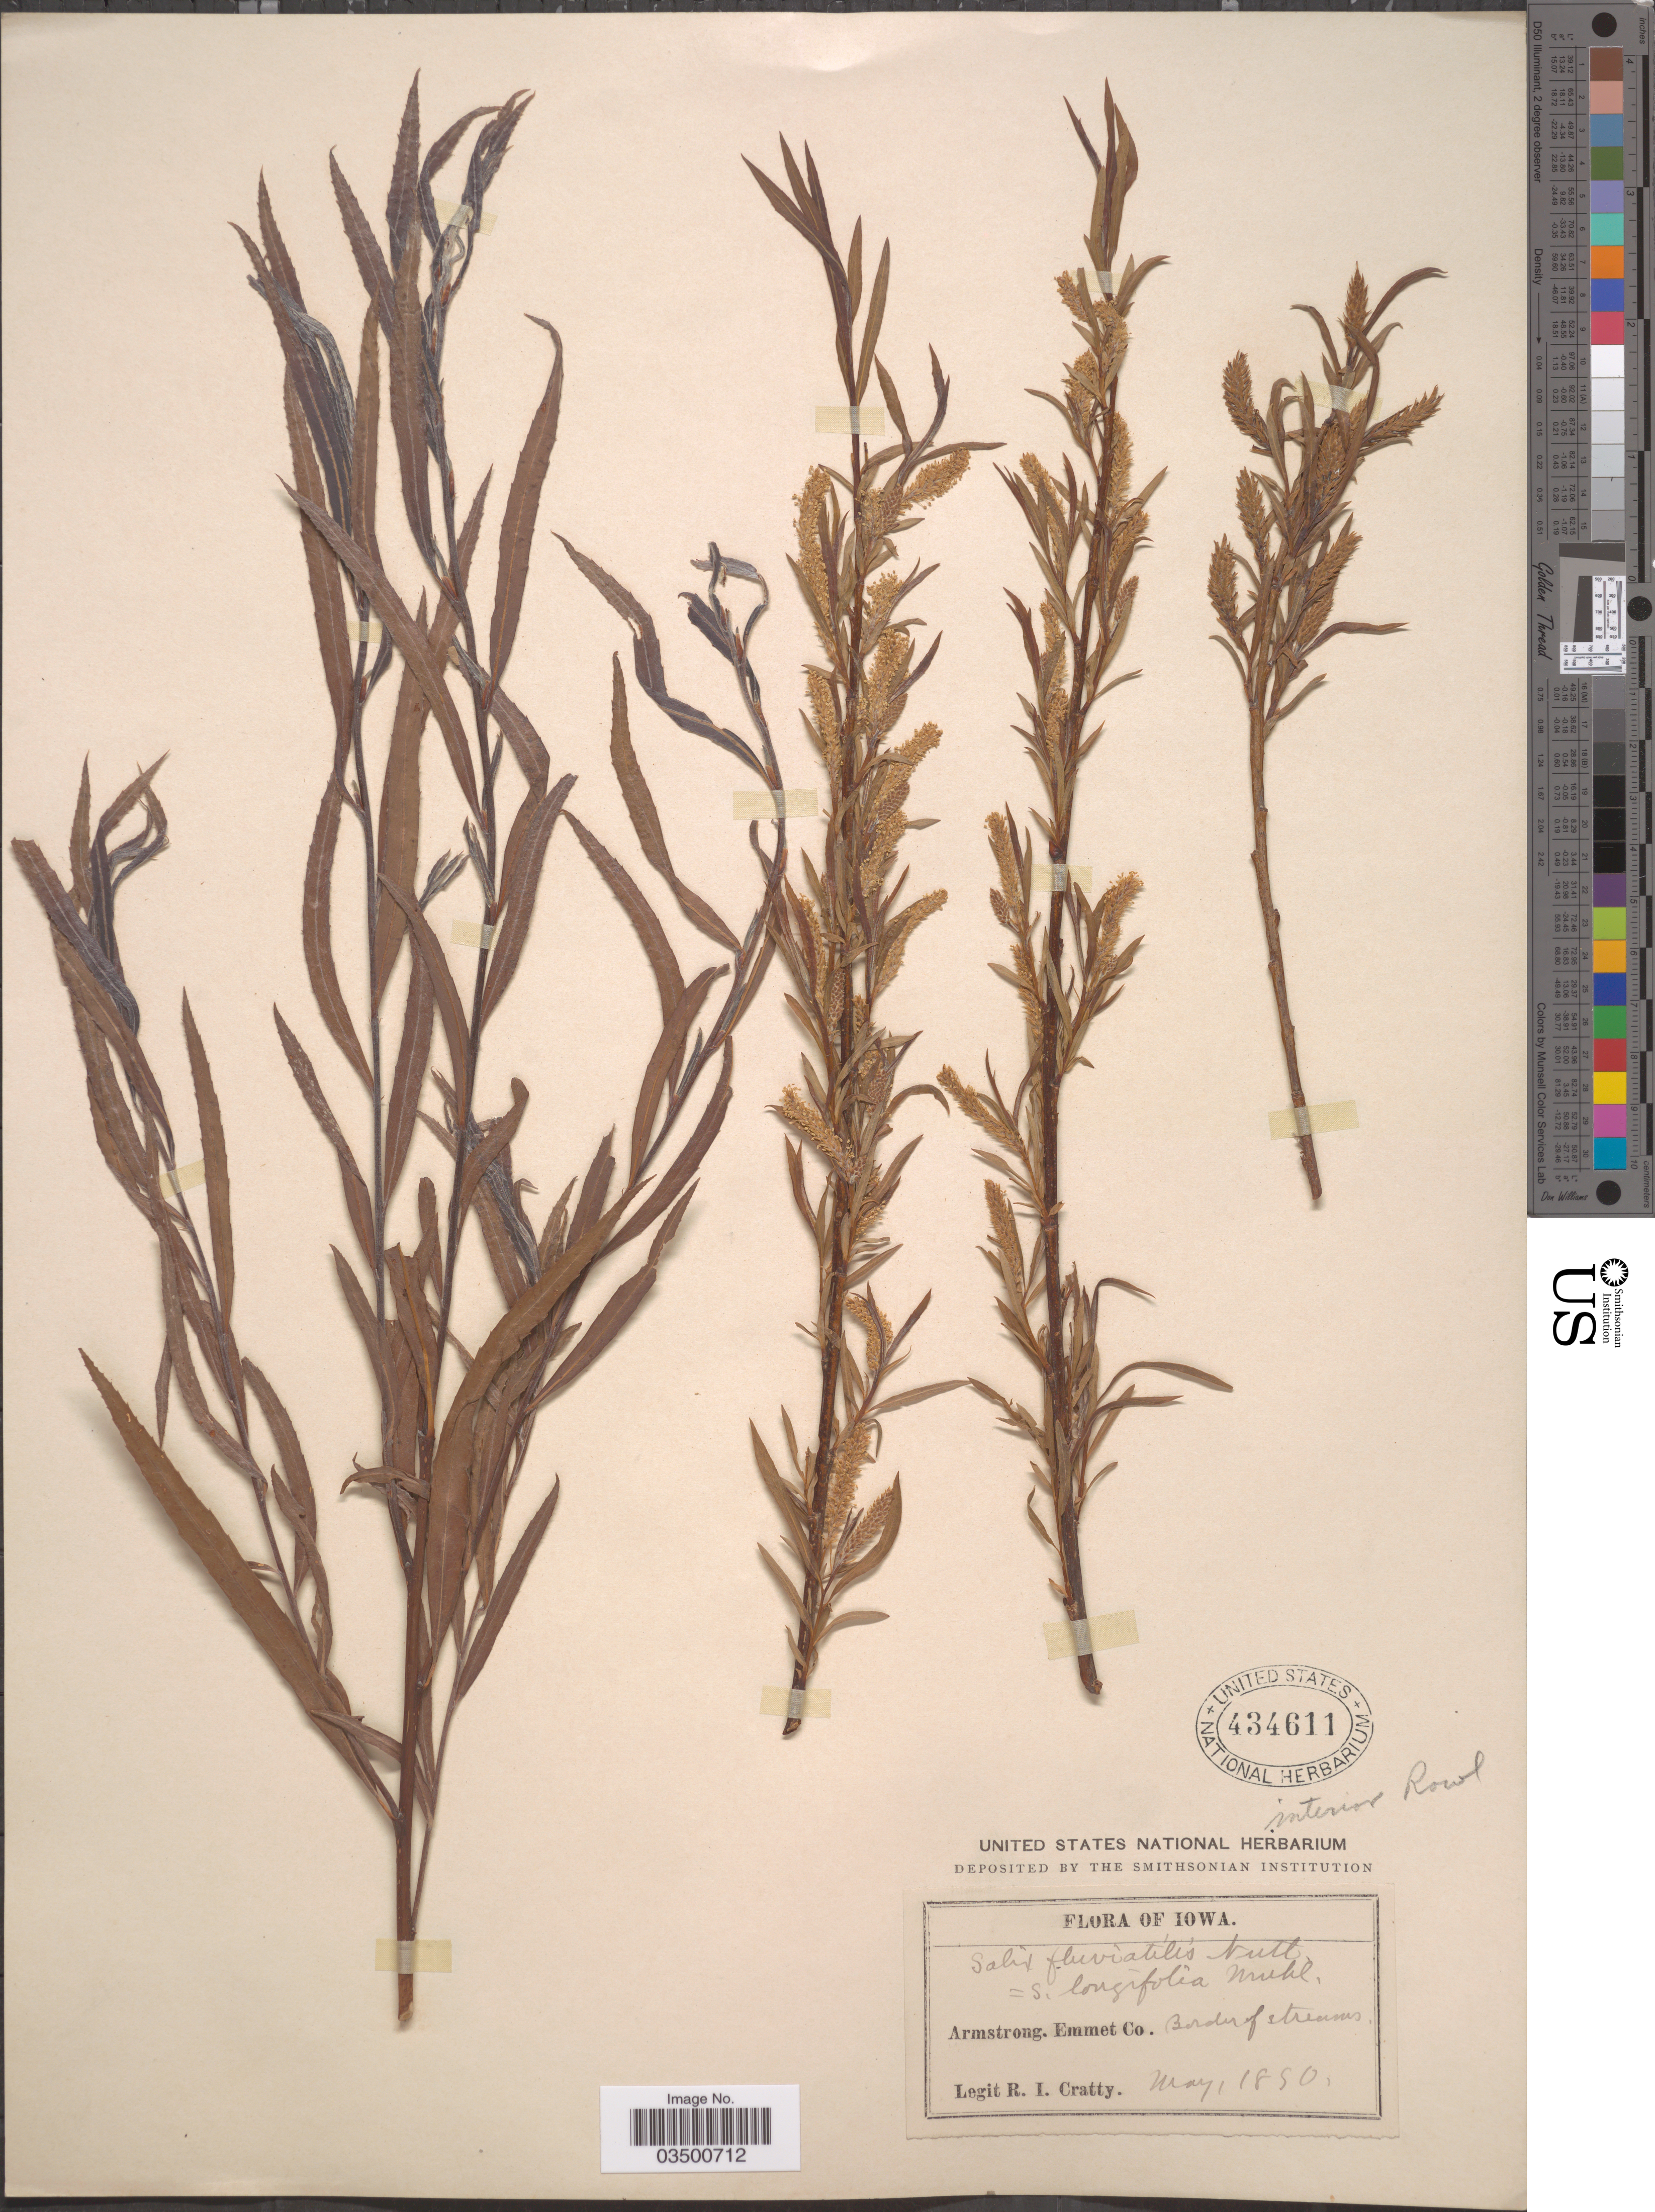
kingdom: Plantae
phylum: Tracheophyta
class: Magnoliopsida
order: Malpighiales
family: Salicaceae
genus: Salix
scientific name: Salix interior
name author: Rowlee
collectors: R. Cratty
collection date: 1890-05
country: United States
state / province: Iowa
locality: Armstrong. Emmet Co. Border of streams.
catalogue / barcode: US 434611